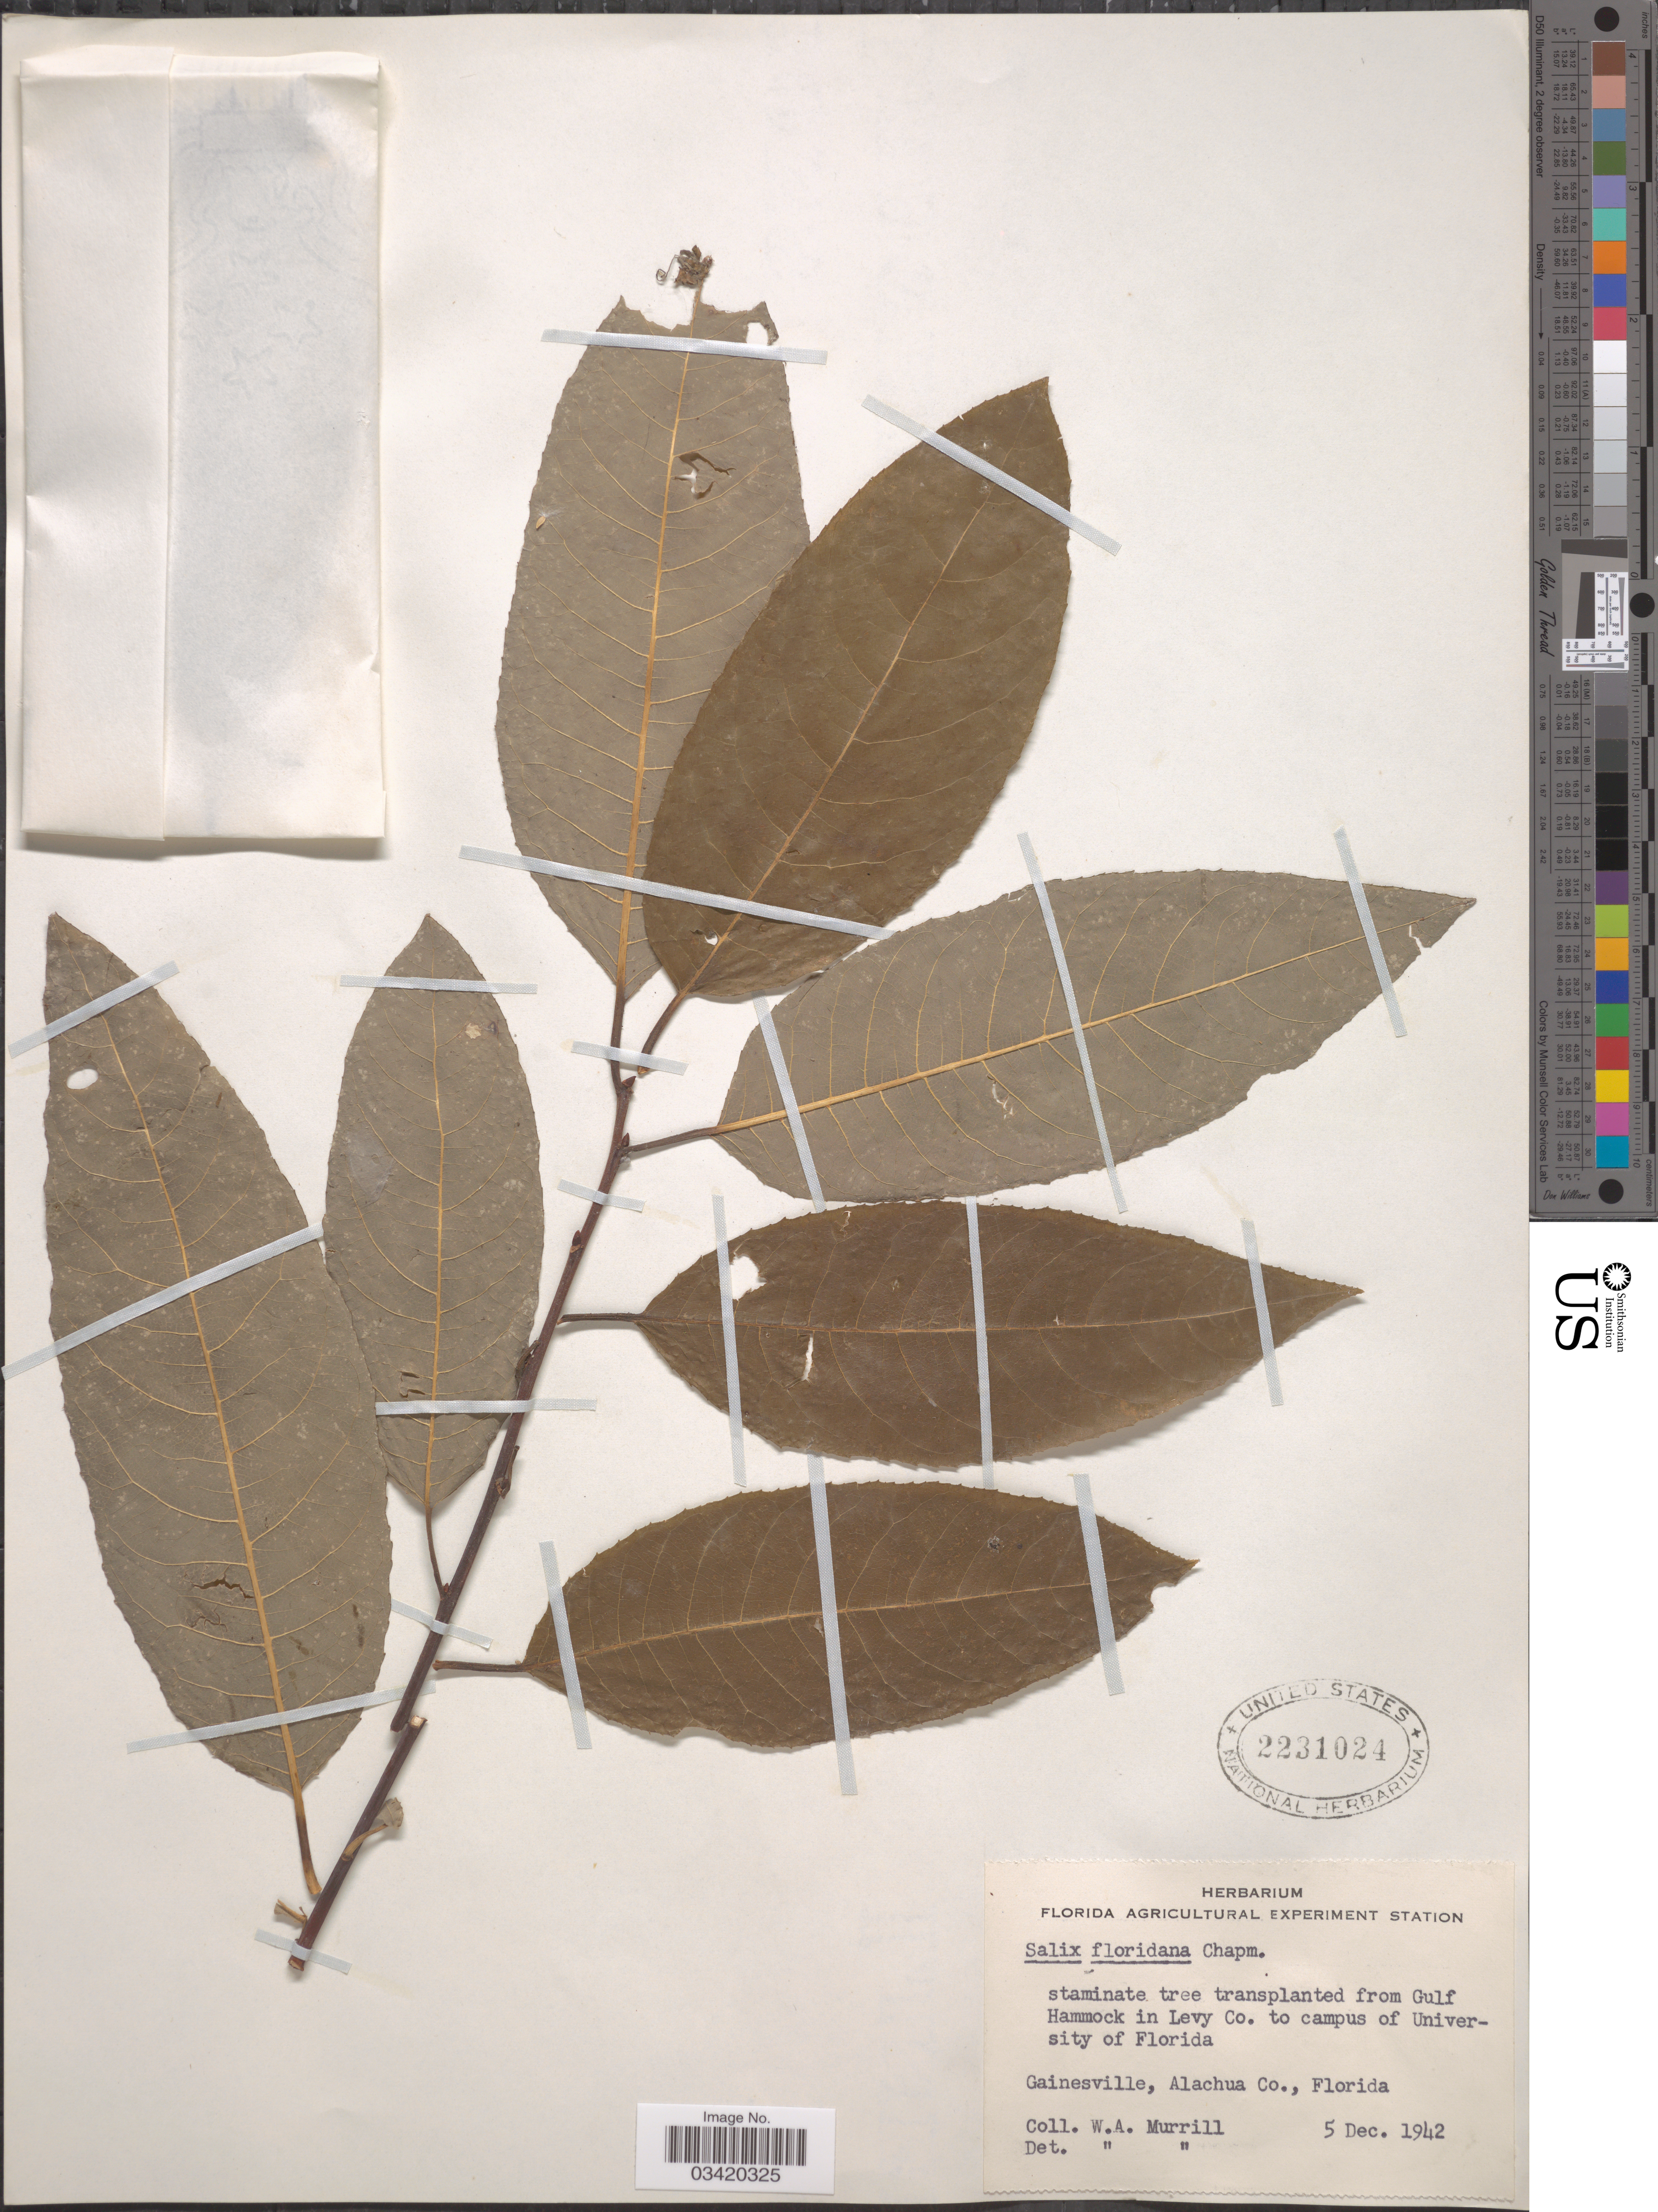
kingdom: Plantae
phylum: Tracheophyta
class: Magnoliopsida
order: Malpighiales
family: Salicaceae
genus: Salix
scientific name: Salix floridana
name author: Chapm.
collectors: W. A. Murrill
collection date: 1942-12-05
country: United States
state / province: Florida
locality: Campus of University of Florida. Gainesville, Alachua Co.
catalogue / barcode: US 2231024